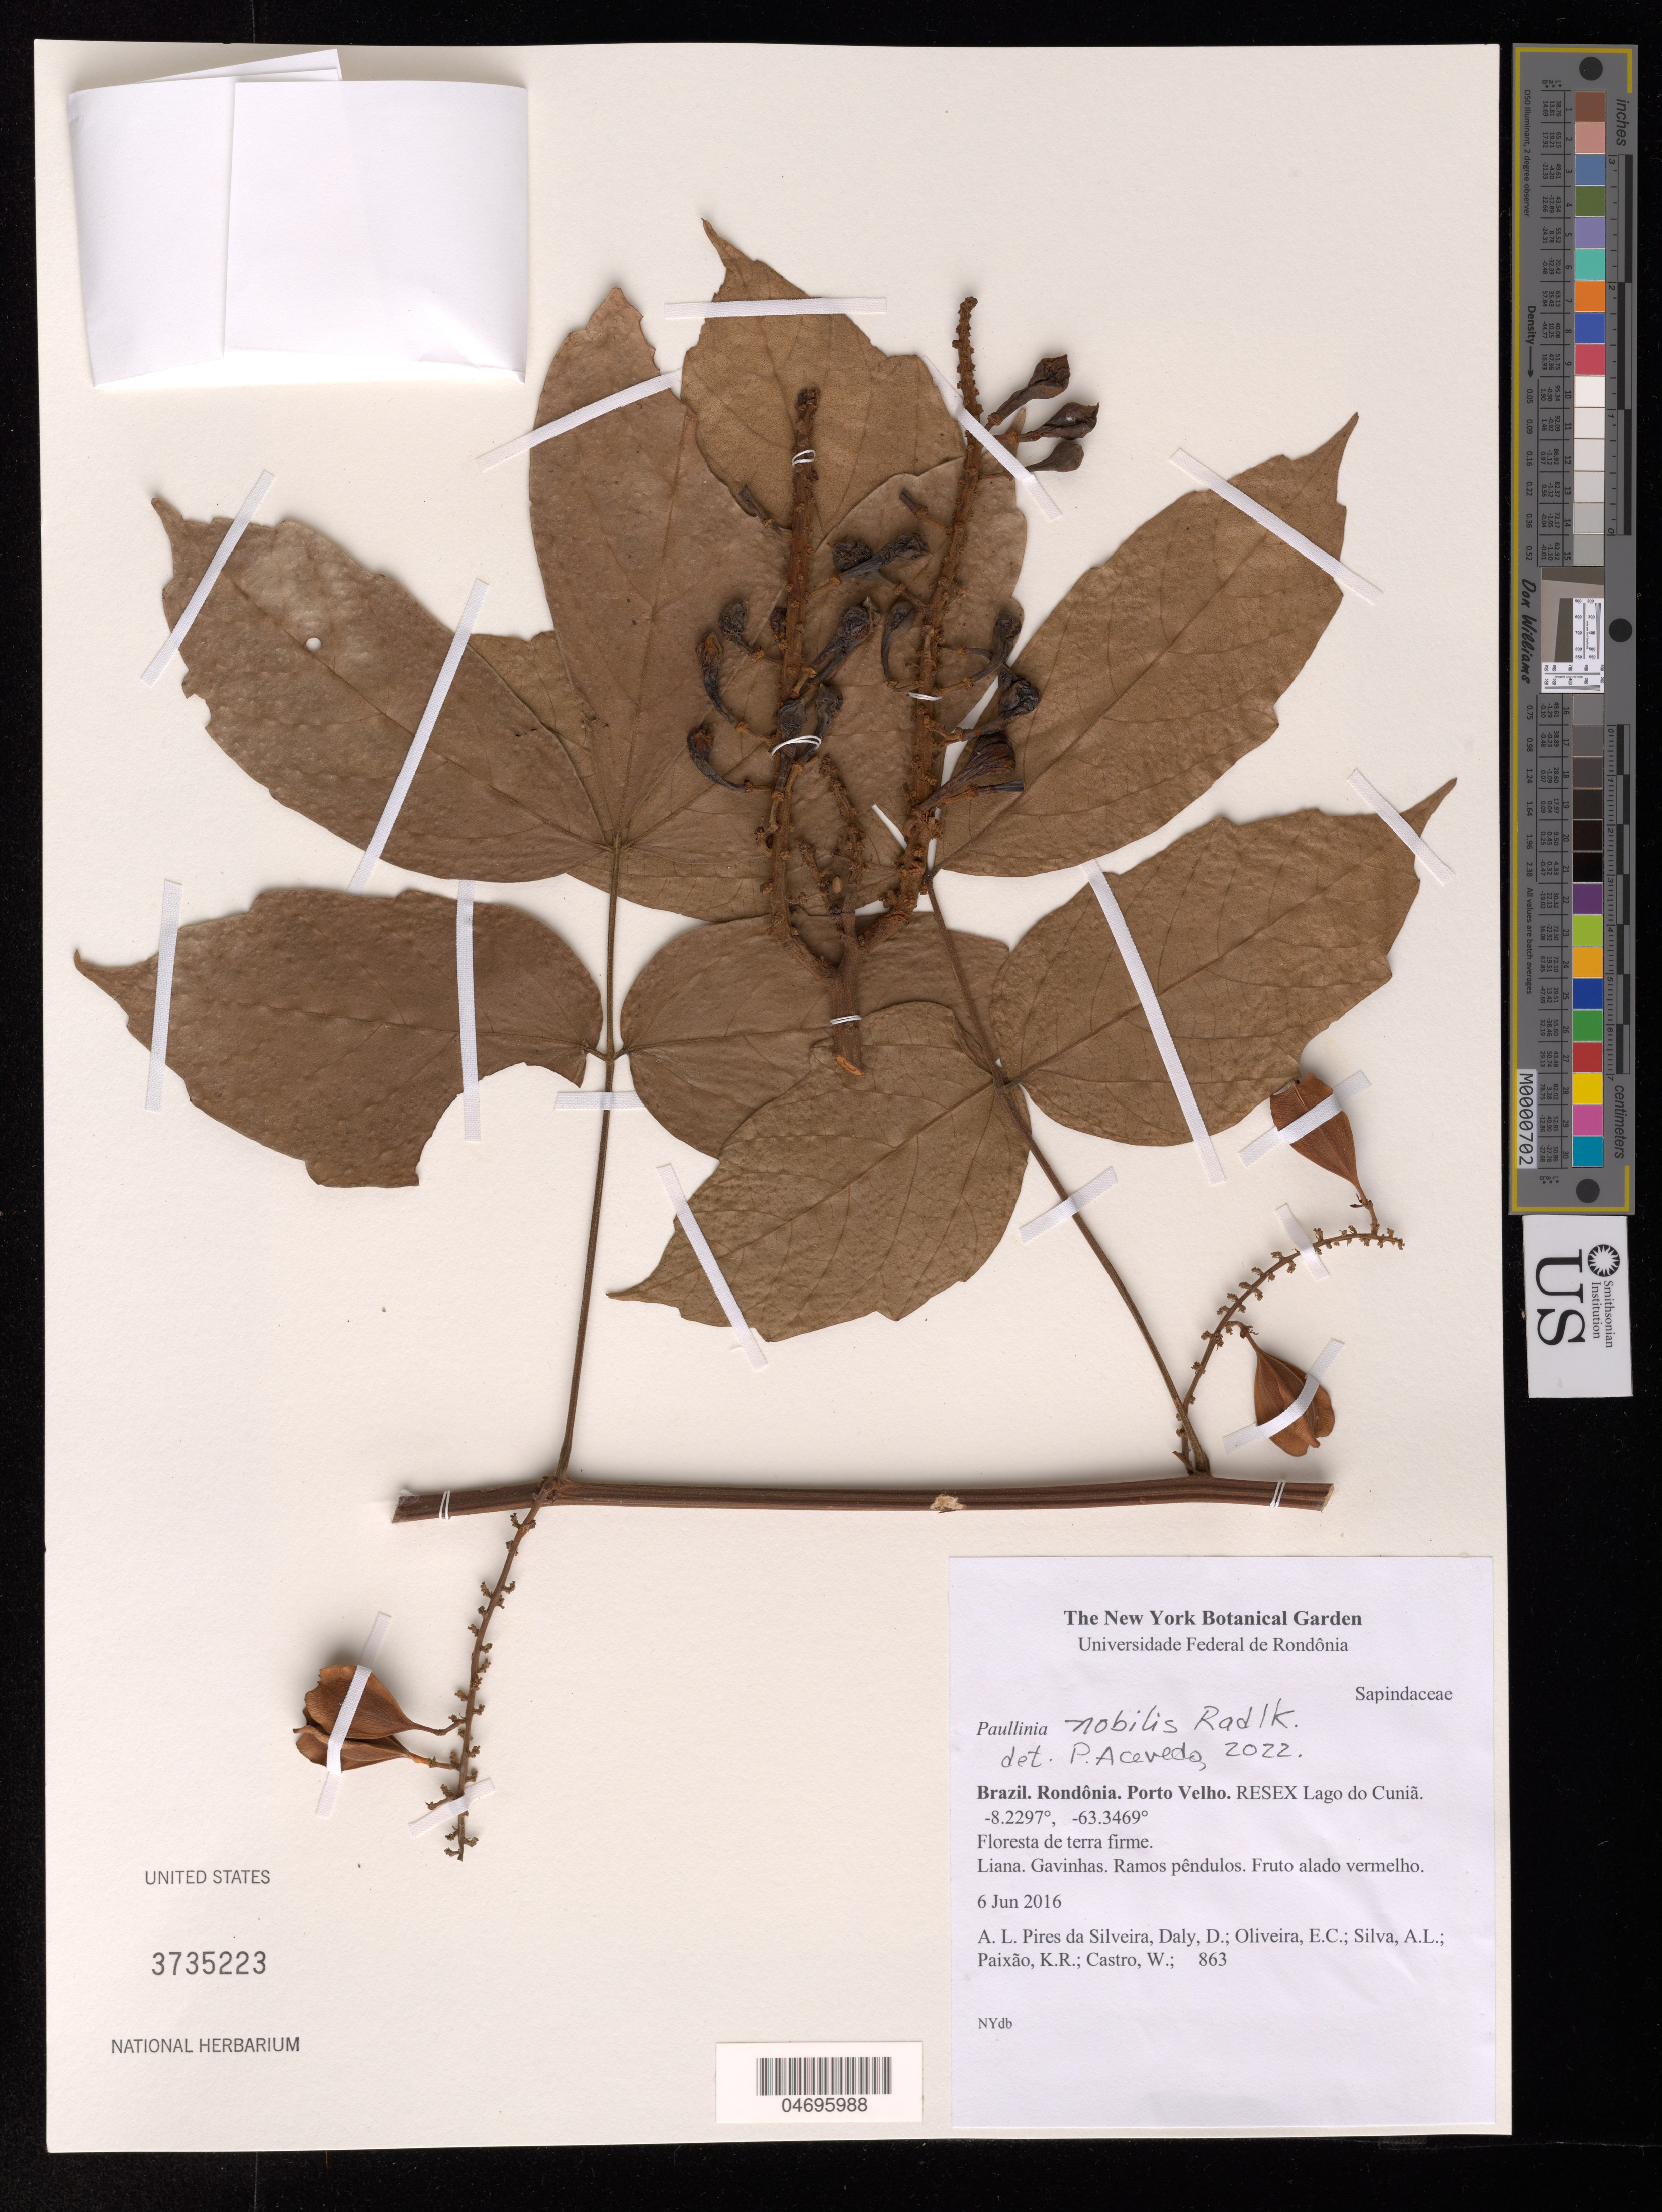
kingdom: Plantae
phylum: Tracheophyta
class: Magnoliopsida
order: Sapindales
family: Sapindaceae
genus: Paullinia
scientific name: Paullinia nobilis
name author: Radlk.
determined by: Acevedo-Rodríguez, P., (BOT), Smithsonian Institution - National Museum of Natural History (UNITED STATES)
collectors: A. Silveira, D. Daly, E. Oliveira, A. Silva, K. Paixão & W. Castro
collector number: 863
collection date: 2016-06-06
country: Brazil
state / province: Rondônia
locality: Porto Velho. RESEX Lago do Cunia.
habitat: Floresta de terra firme.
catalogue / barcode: US 3735223